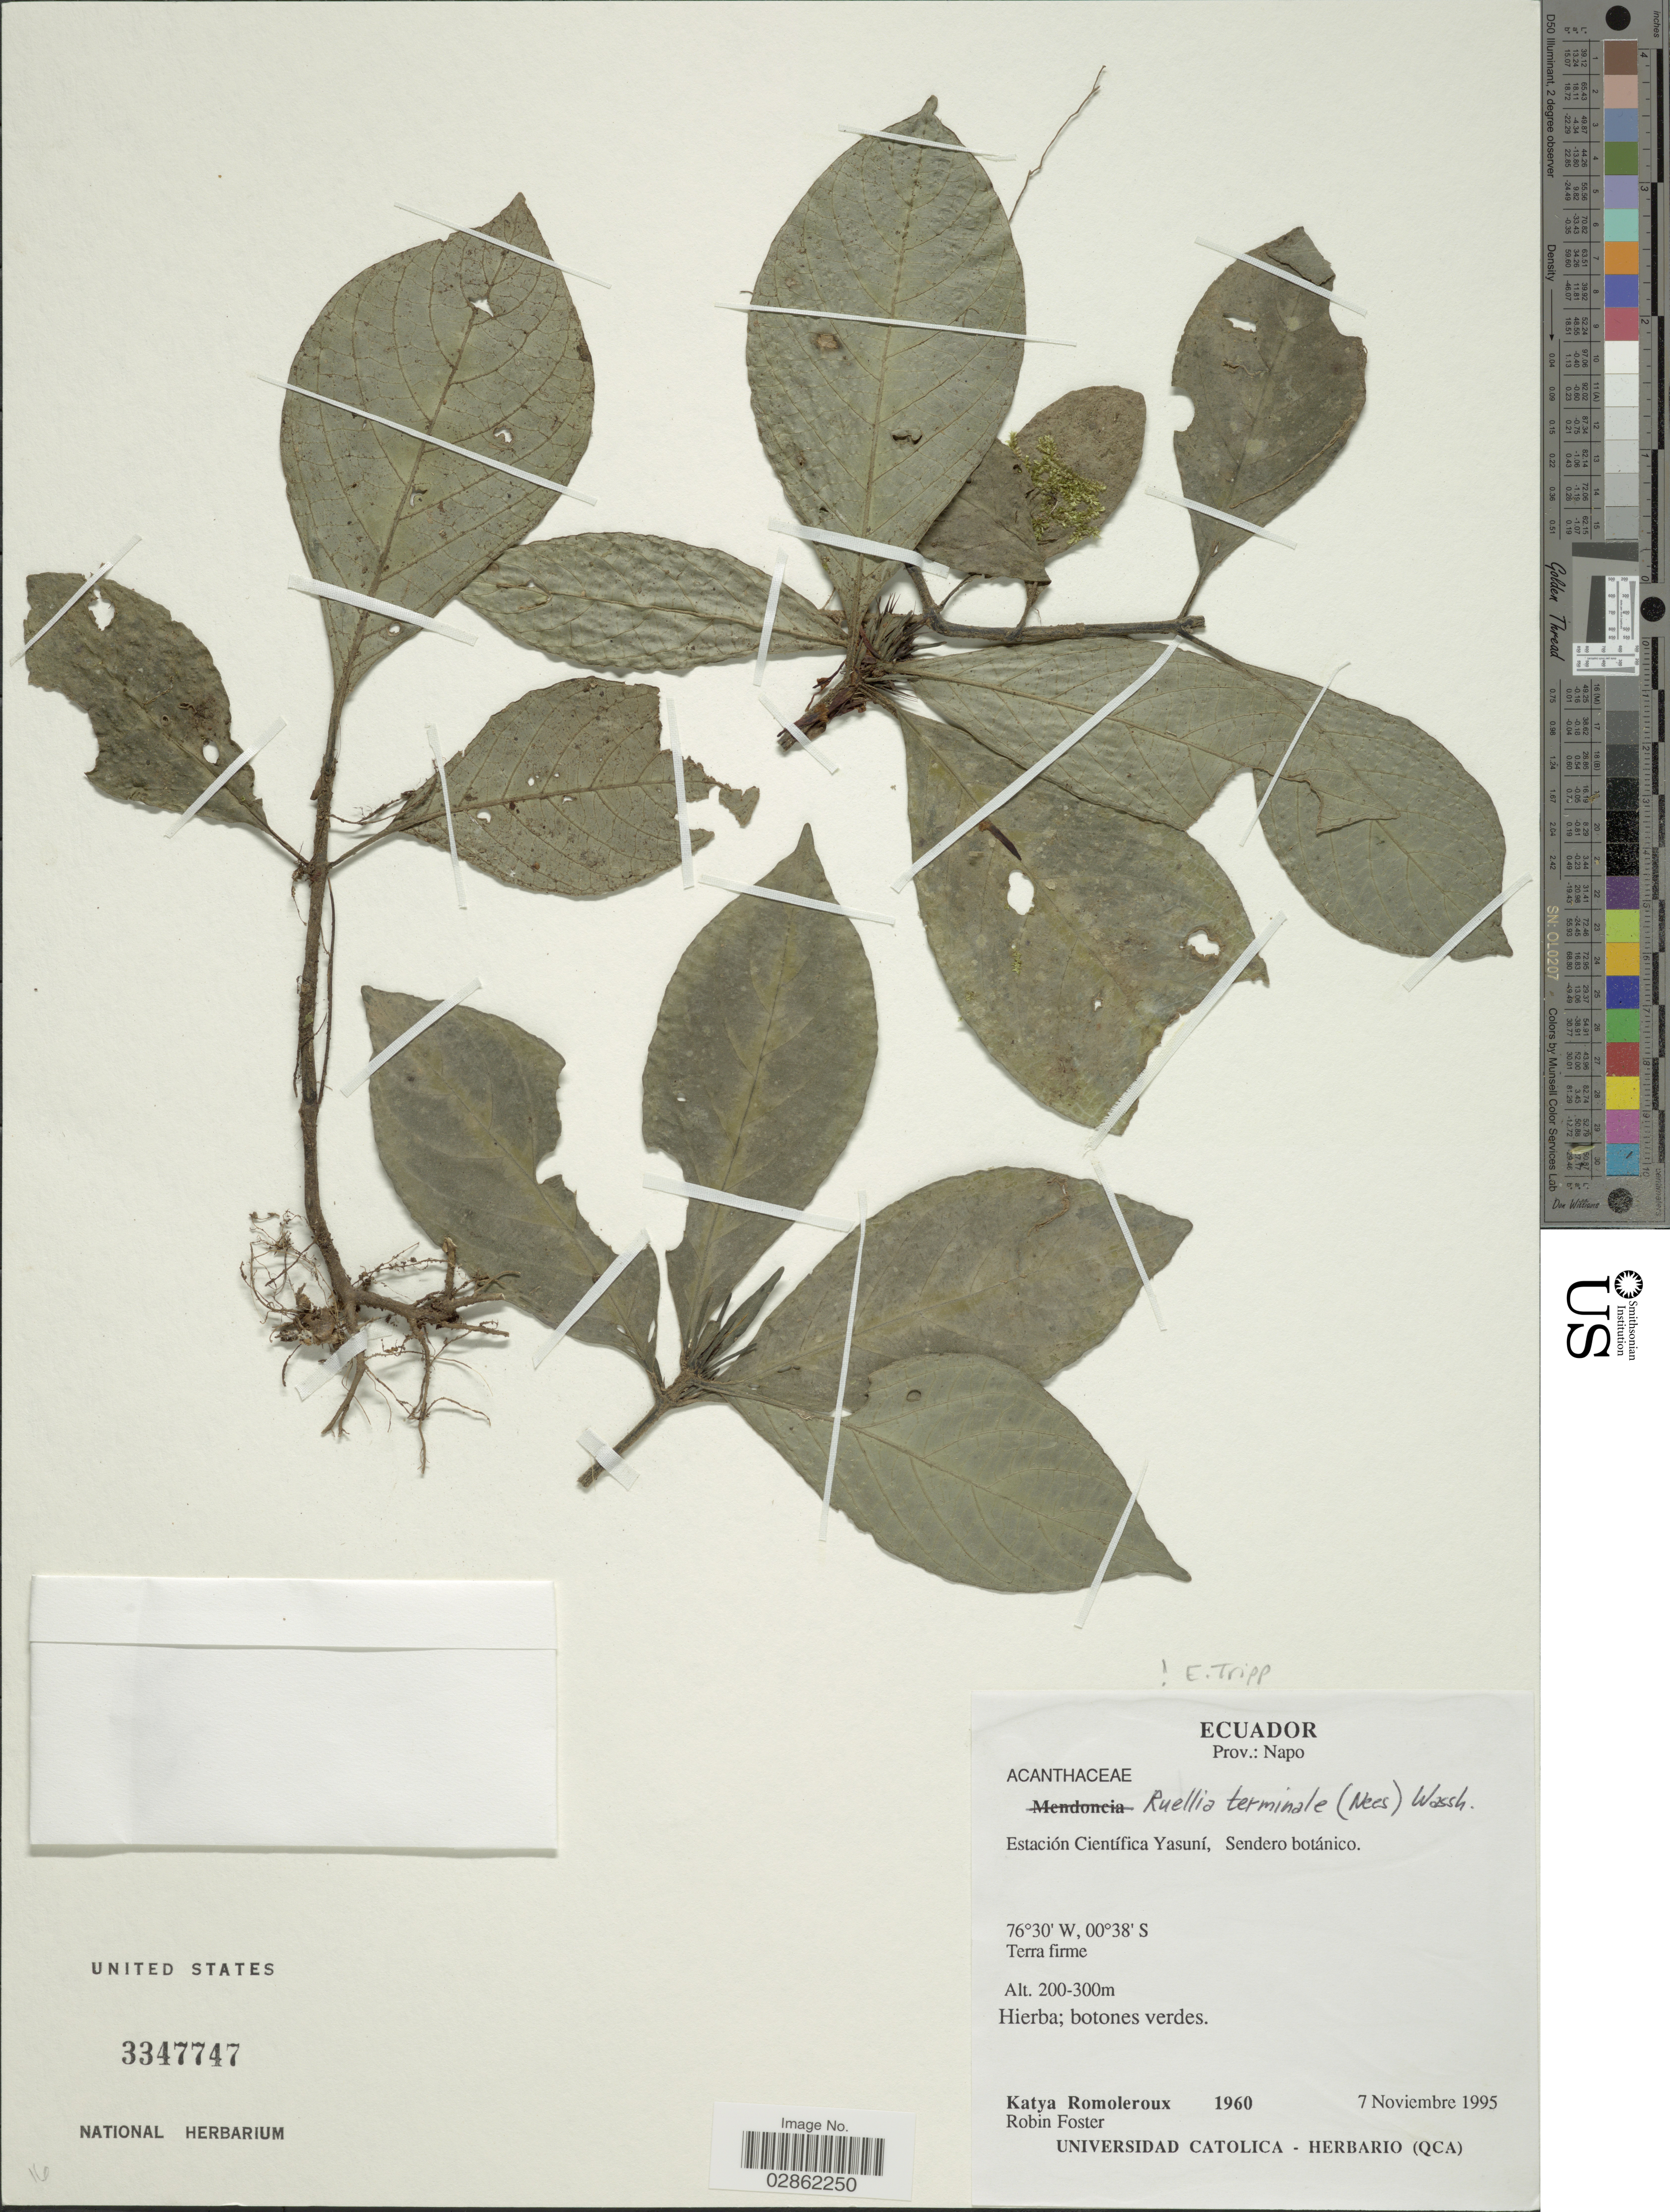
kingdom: Plantae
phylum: Tracheophyta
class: Magnoliopsida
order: Lamiales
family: Acanthaceae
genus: Ruellia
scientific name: Ruellia terminalis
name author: (Nees) Wassh.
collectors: K. Romoleroux & R. B. Foster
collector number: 1960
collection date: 1995-11-07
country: Ecuador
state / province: Napo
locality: Estación Científica Yasuní, Sendero botánico.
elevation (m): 200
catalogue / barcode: US 3347747